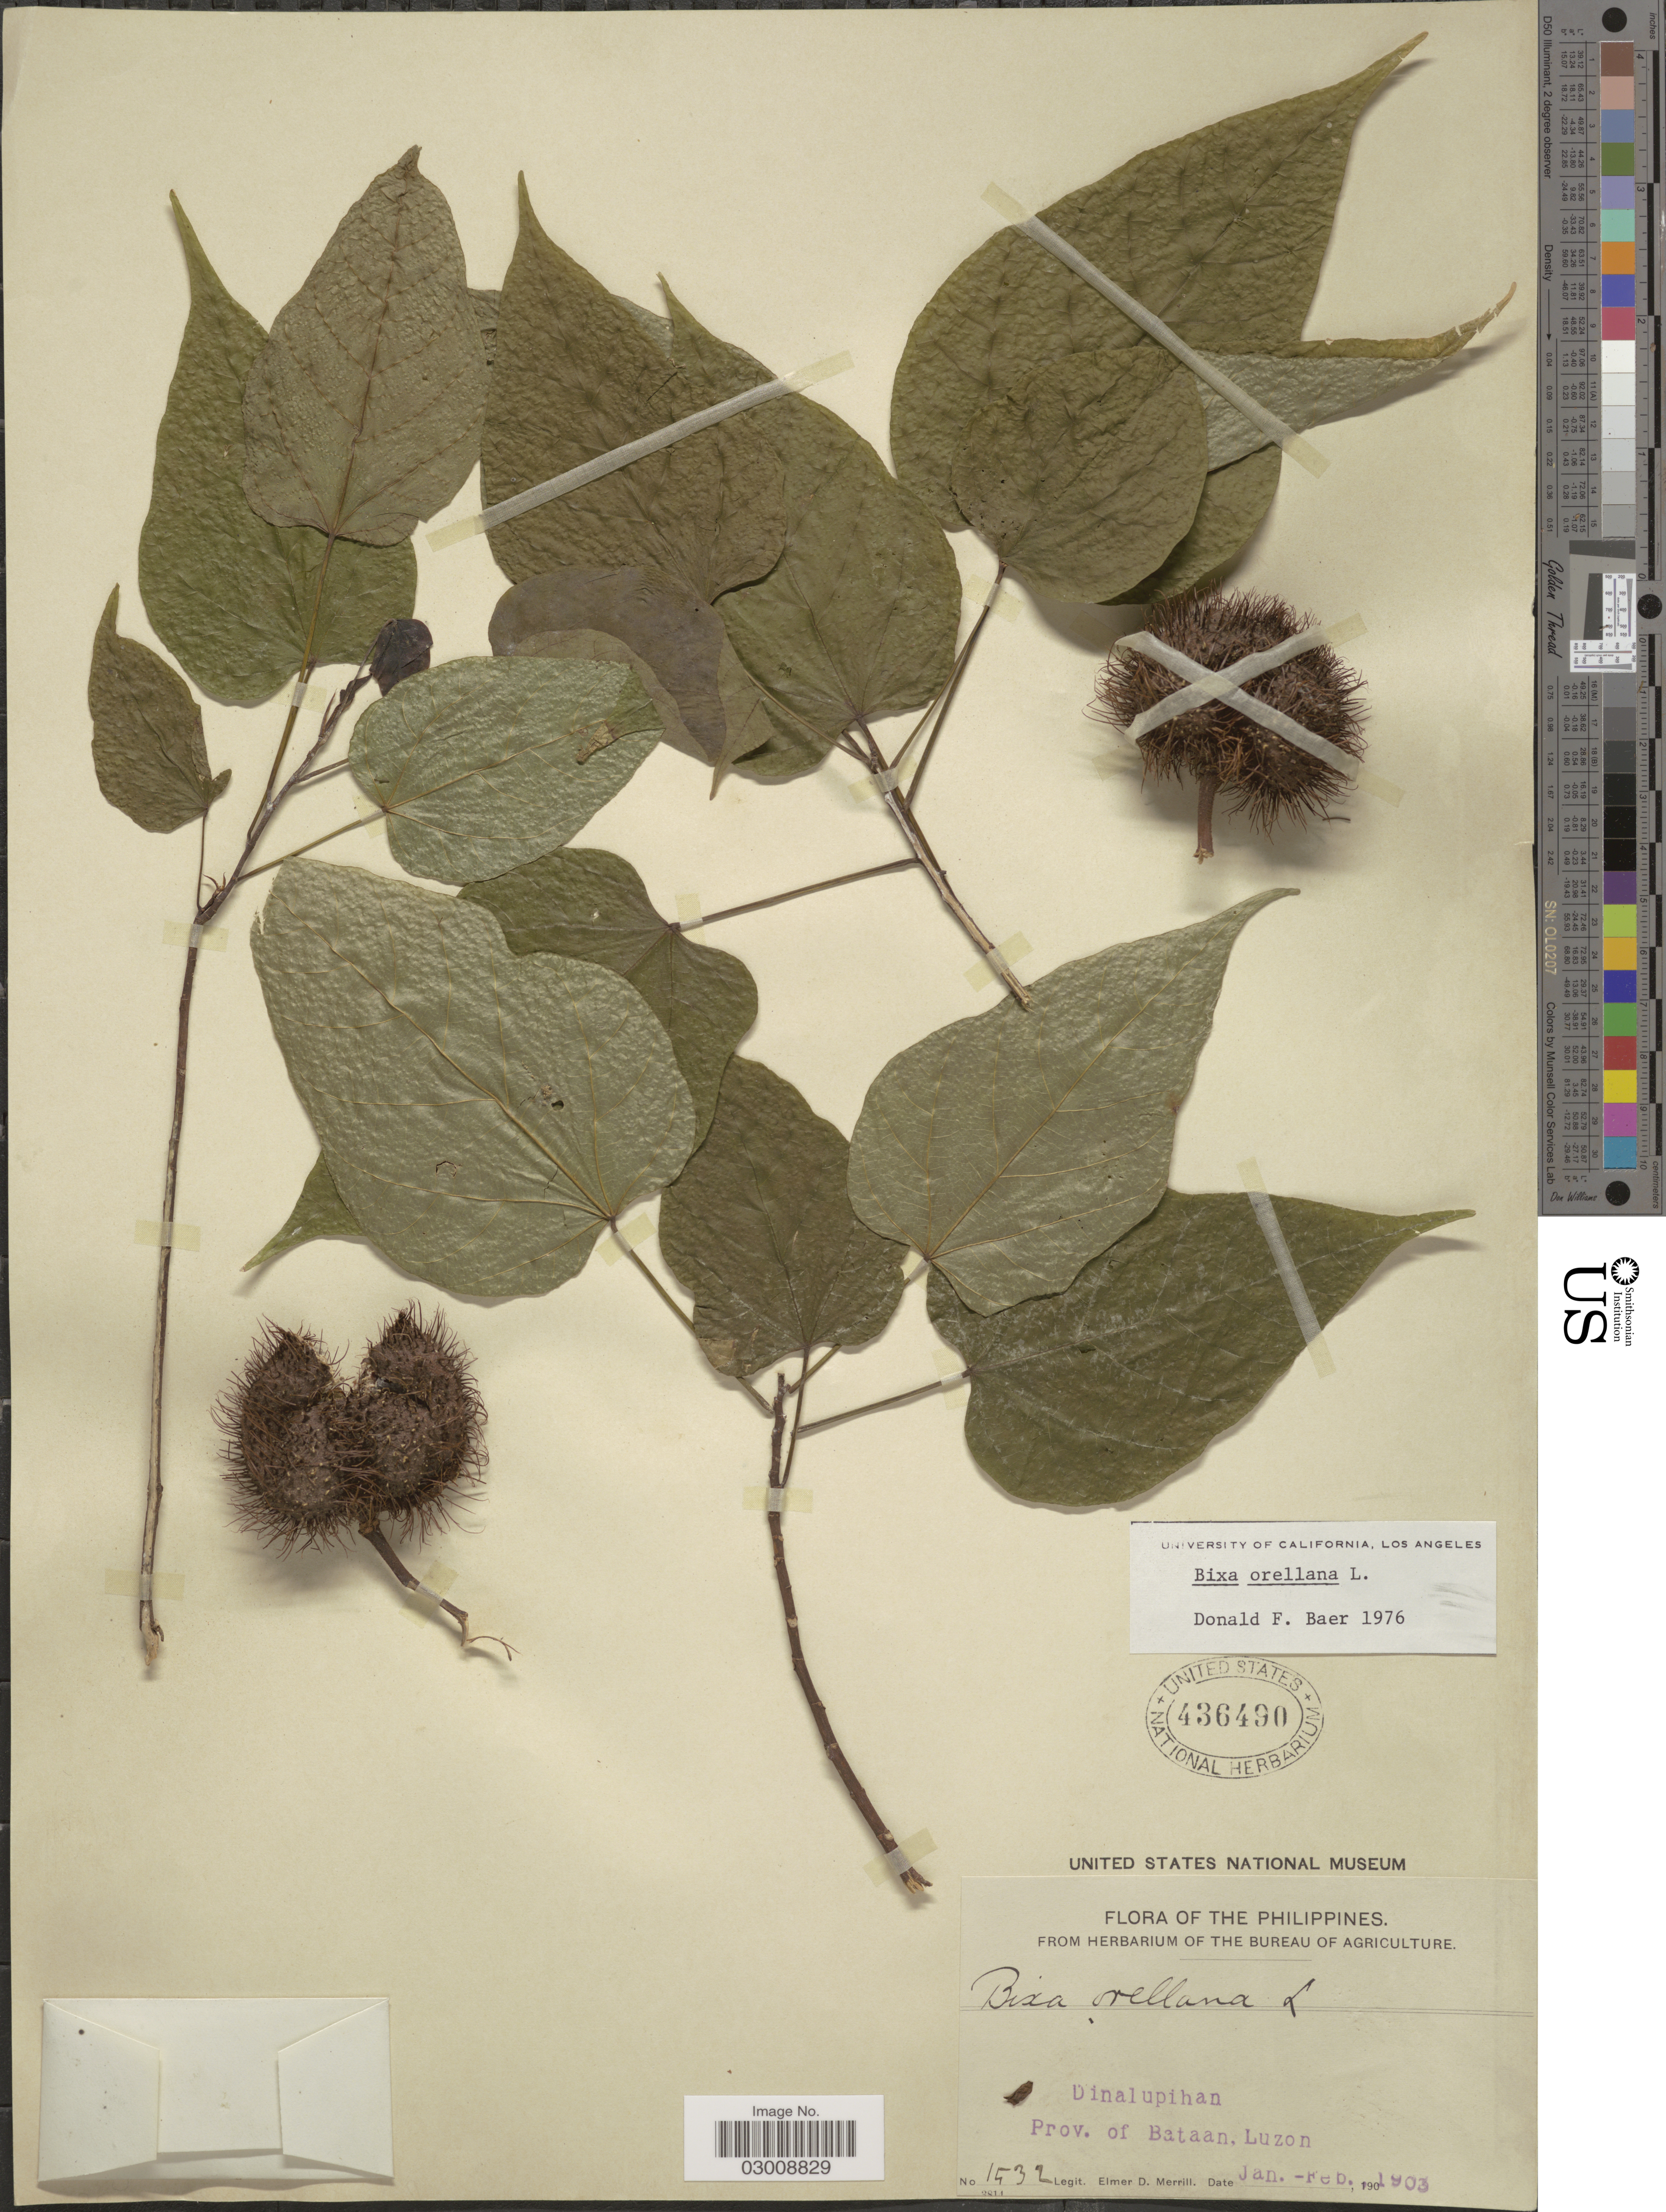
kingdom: Plantae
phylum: Tracheophyta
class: Magnoliopsida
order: Malvales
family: Bixaceae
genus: Bixa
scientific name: Bixa orellana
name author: L.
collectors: E. D. Merrill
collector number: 1532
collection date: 1903-01/1903-02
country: Philippines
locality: The Philippines. Dinalupihan. Prov. of Bataan, Luzon.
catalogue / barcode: US 436490